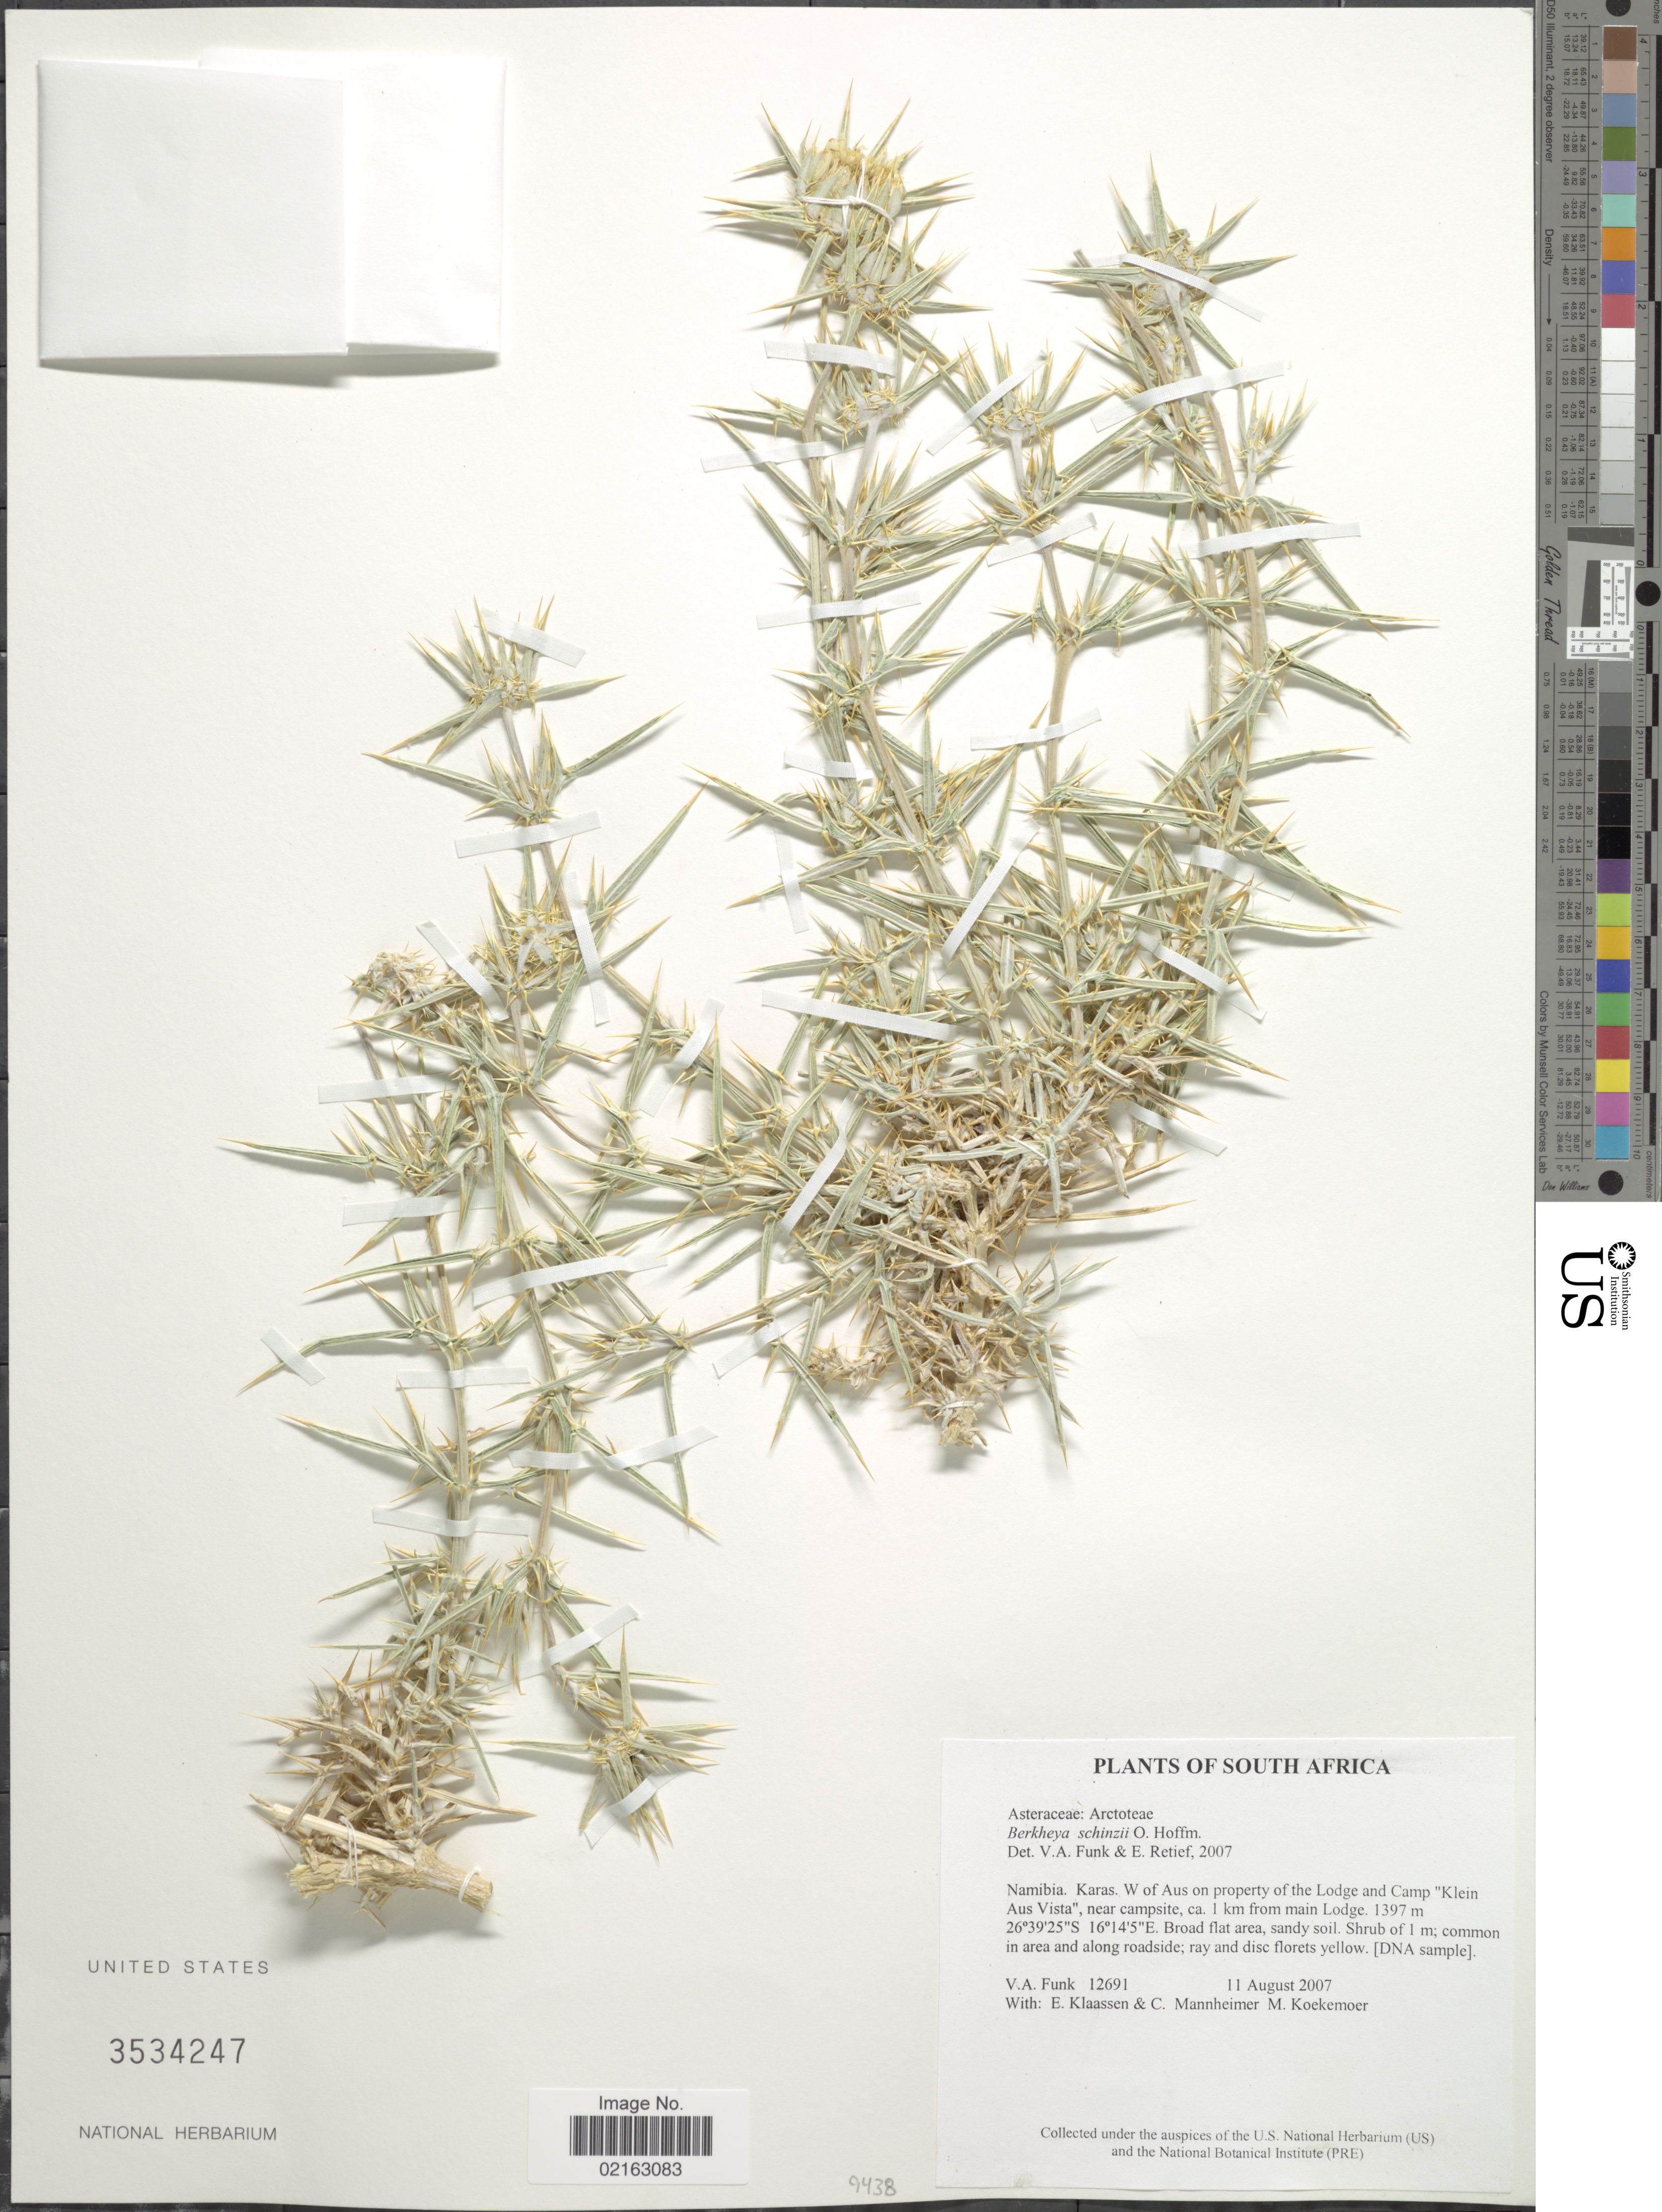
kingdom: Plantae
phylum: Tracheophyta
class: Magnoliopsida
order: Asterales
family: Asteraceae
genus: Hirpicium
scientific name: Hirpicium gorterioides subsp. schinzii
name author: (O. Hoffm.) Roessler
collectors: V. Funk, E. S. Klaassen, C. A. Mannheimer & M. Koekemoer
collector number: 12691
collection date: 2007-08-11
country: Namibia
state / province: Karas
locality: Namibia. Karas. W of Aus on property of the Lodge and Camp "Klein Aus Vista", near campsite, ca. 1 km from main lodge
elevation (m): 1397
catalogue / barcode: US 3534247